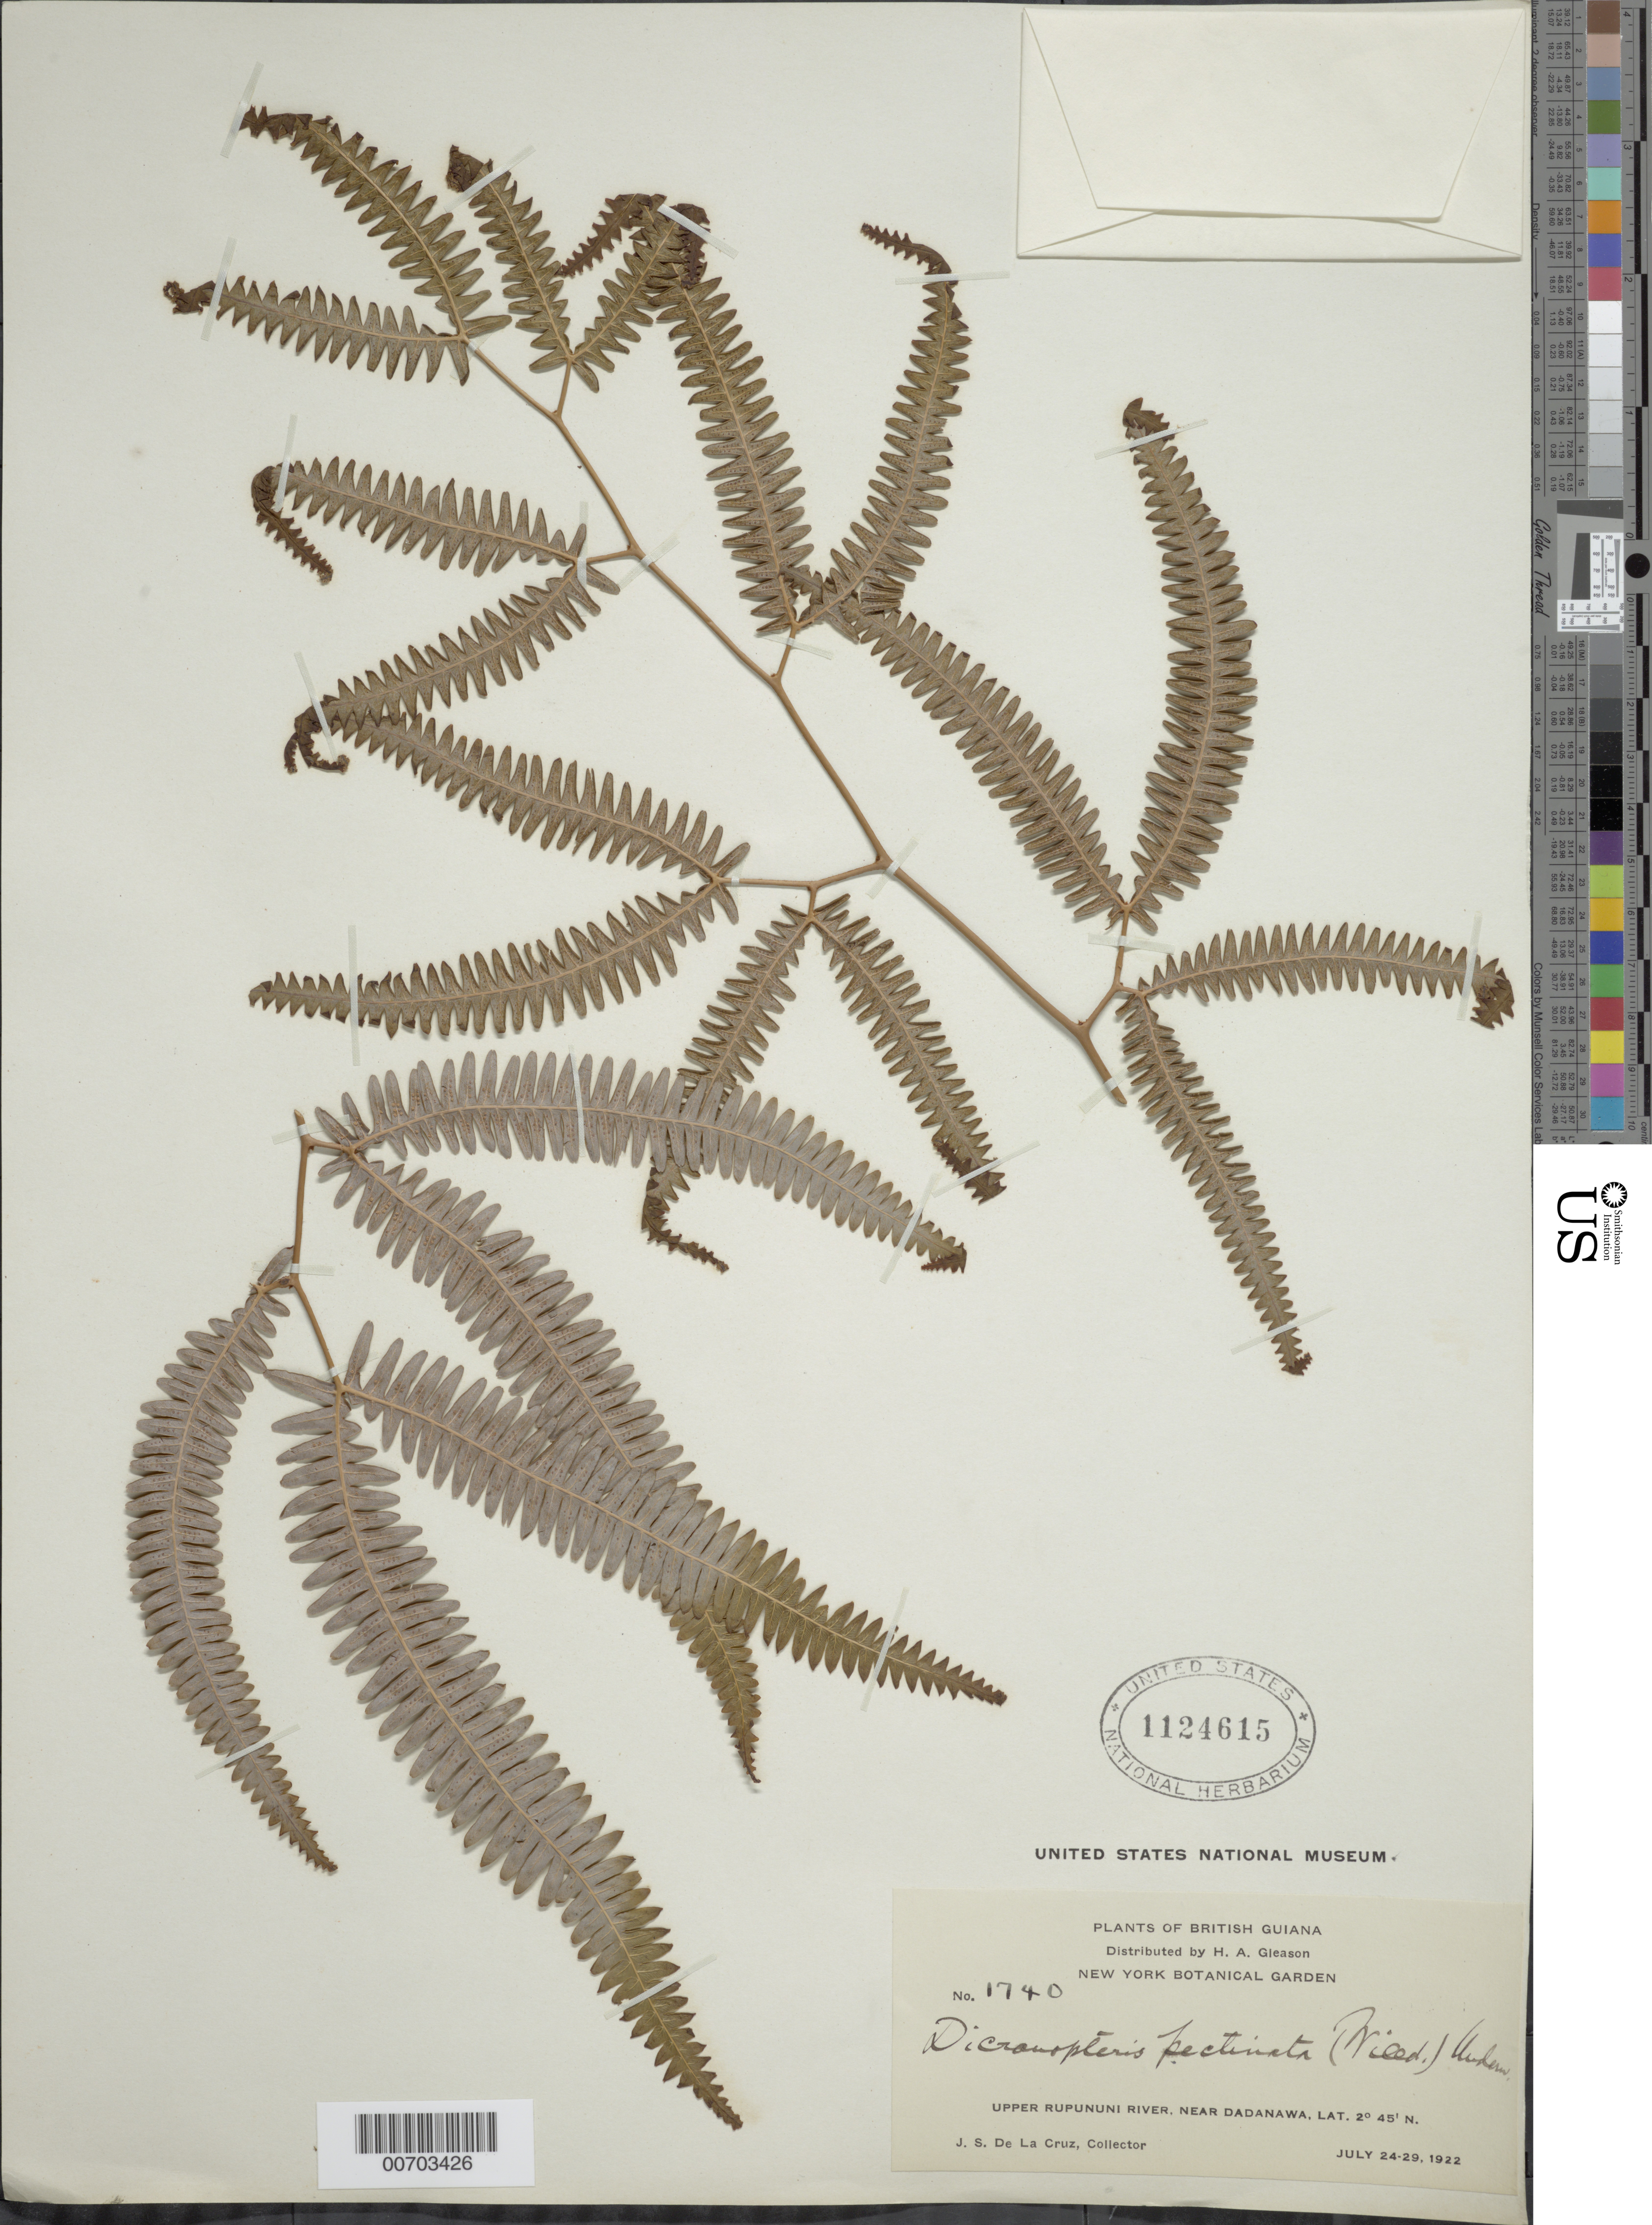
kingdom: Plantae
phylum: Tracheophyta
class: Polypodiopsida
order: Gleicheniales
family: Gleicheniaceae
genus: Gleichenella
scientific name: Gleichenella pectinata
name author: (Willd.) Ching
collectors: J. S. de la Cruz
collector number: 1740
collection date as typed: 24-Jul-22 to 29-Jul-22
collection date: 1922-07-24/1922-07-29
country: Guyana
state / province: U. Takutu-U. Essequibo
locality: Dadanawa, near, upper Rupununi R.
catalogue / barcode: US 1124615